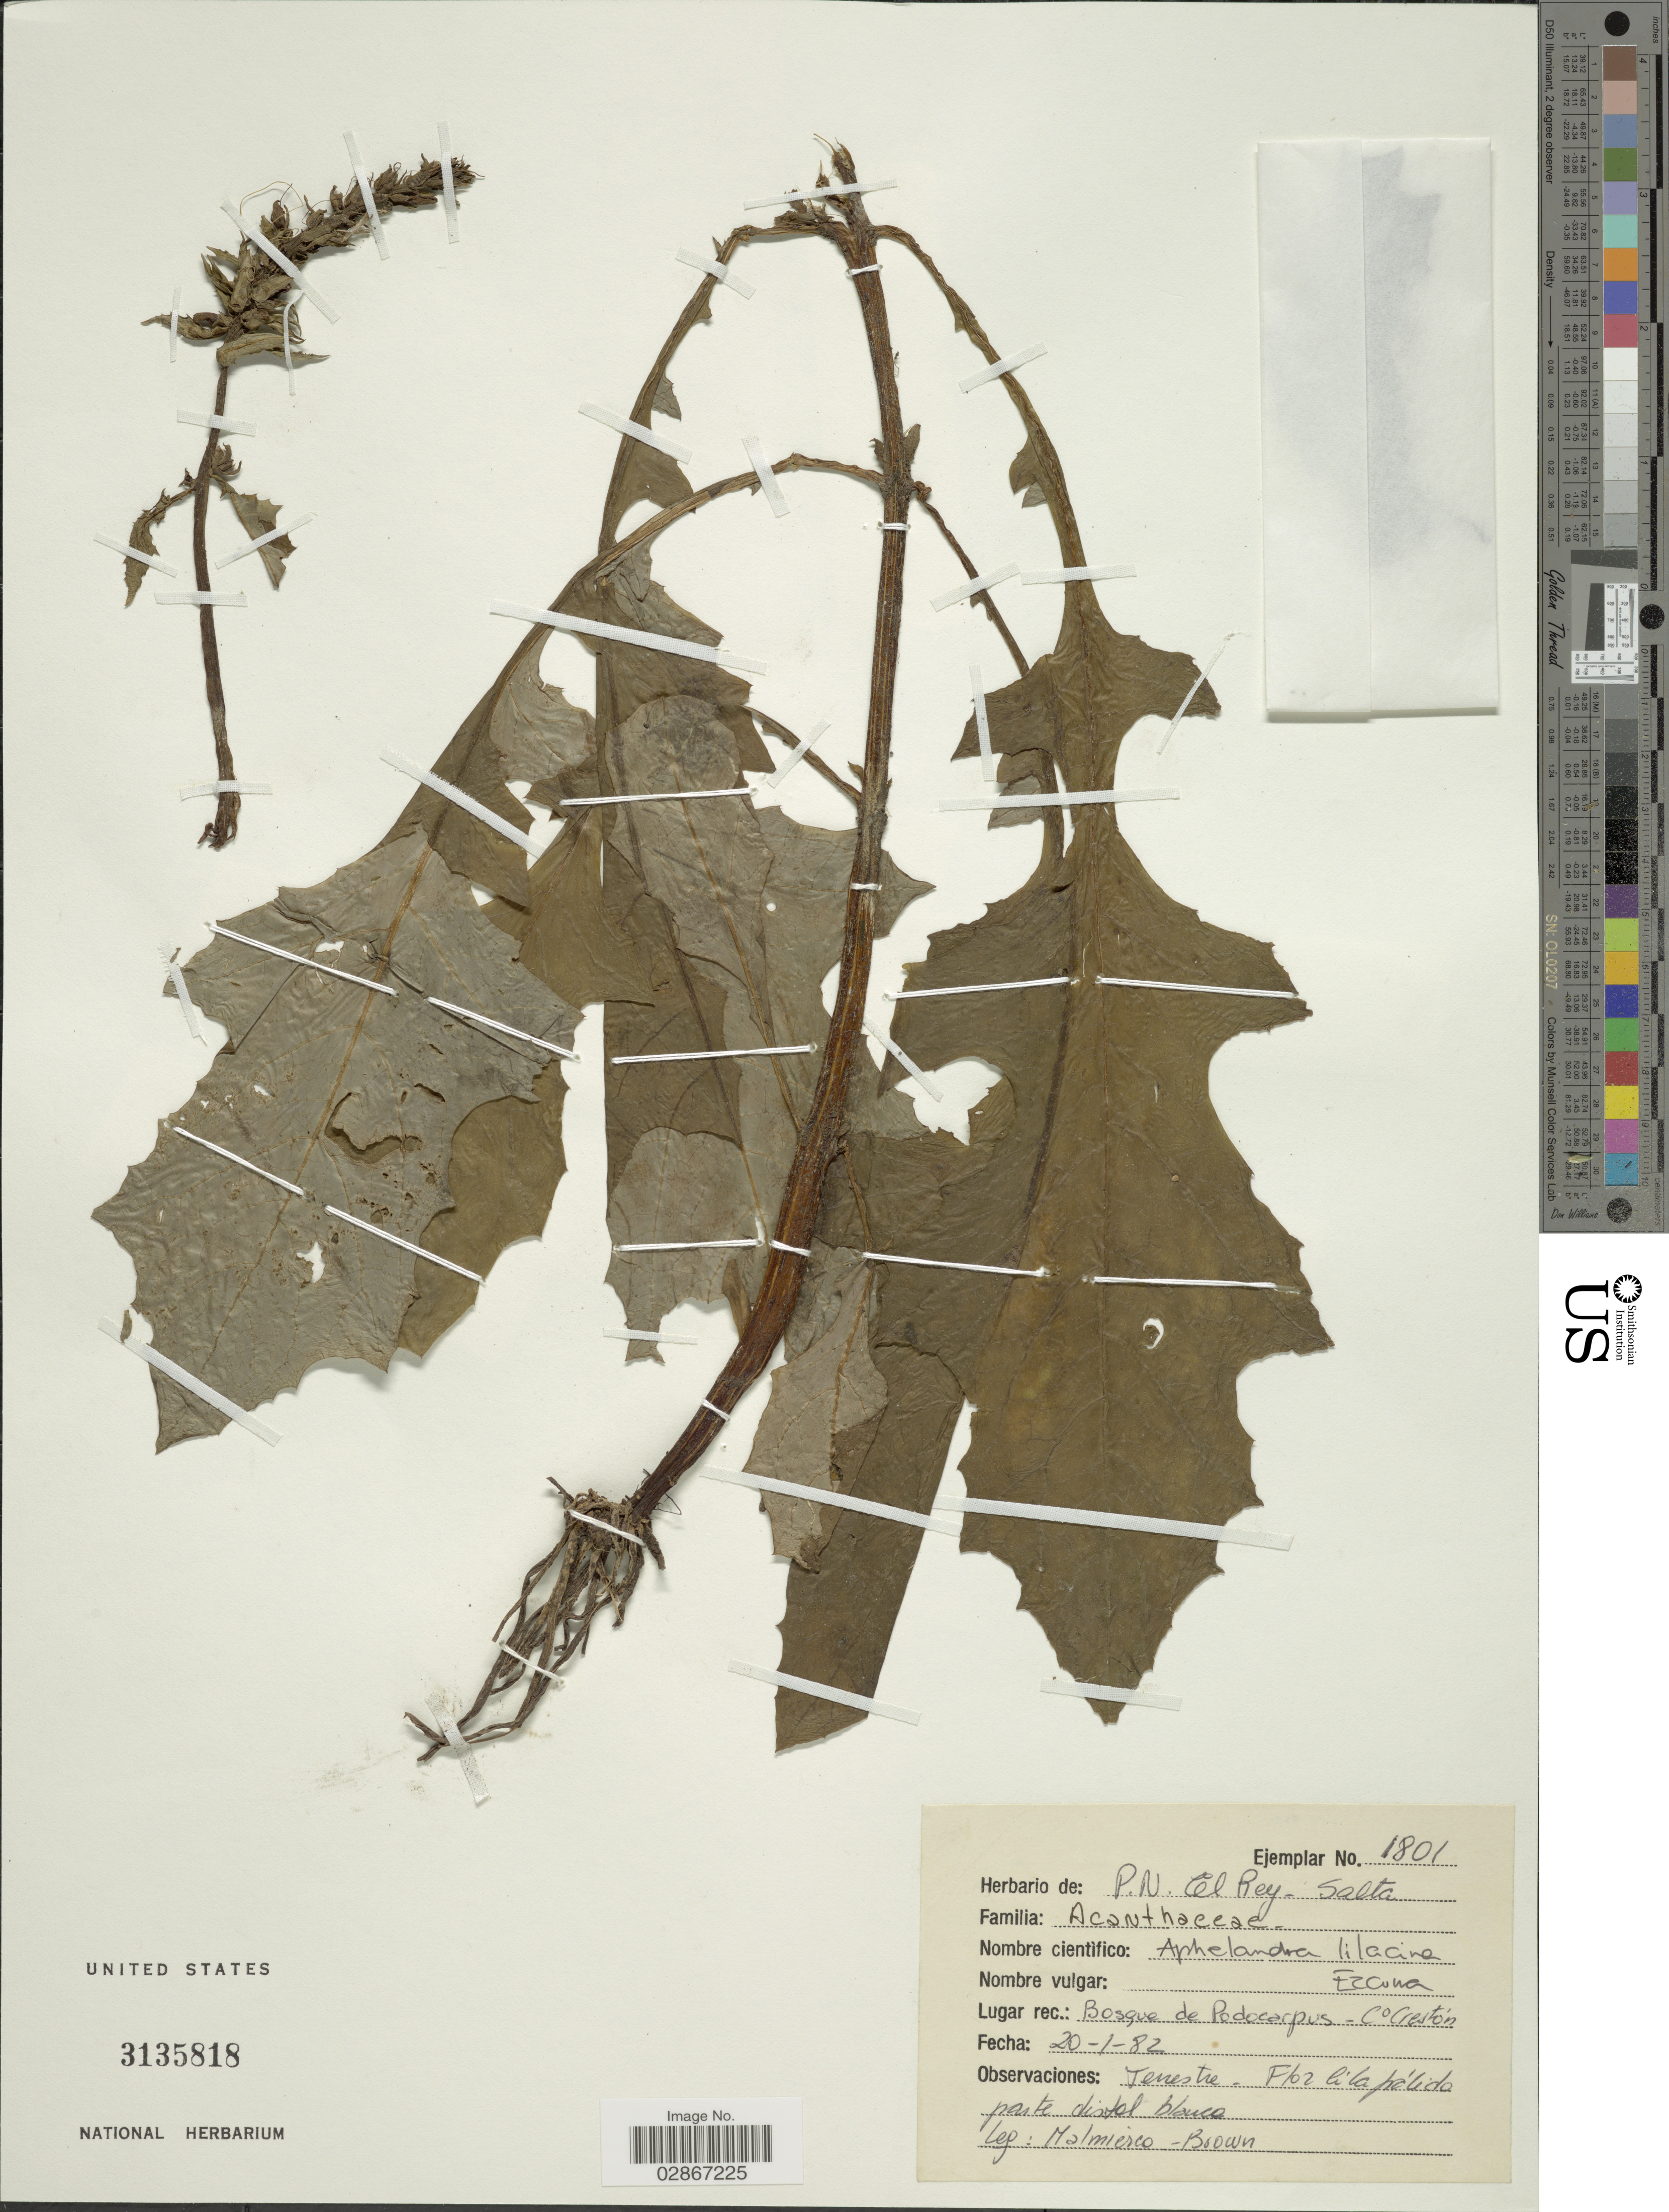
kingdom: Plantae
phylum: Tracheophyta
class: Magnoliopsida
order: Lamiales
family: Acanthaceae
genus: Aphelandra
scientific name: Aphelandra lilacina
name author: C. Ezcurra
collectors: Malmierco & -- Brown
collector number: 1801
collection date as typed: Transcribed d/m/y: 20/1/82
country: Argentina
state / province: Salta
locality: P.N. del Rey - Salta.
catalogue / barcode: US 3135818